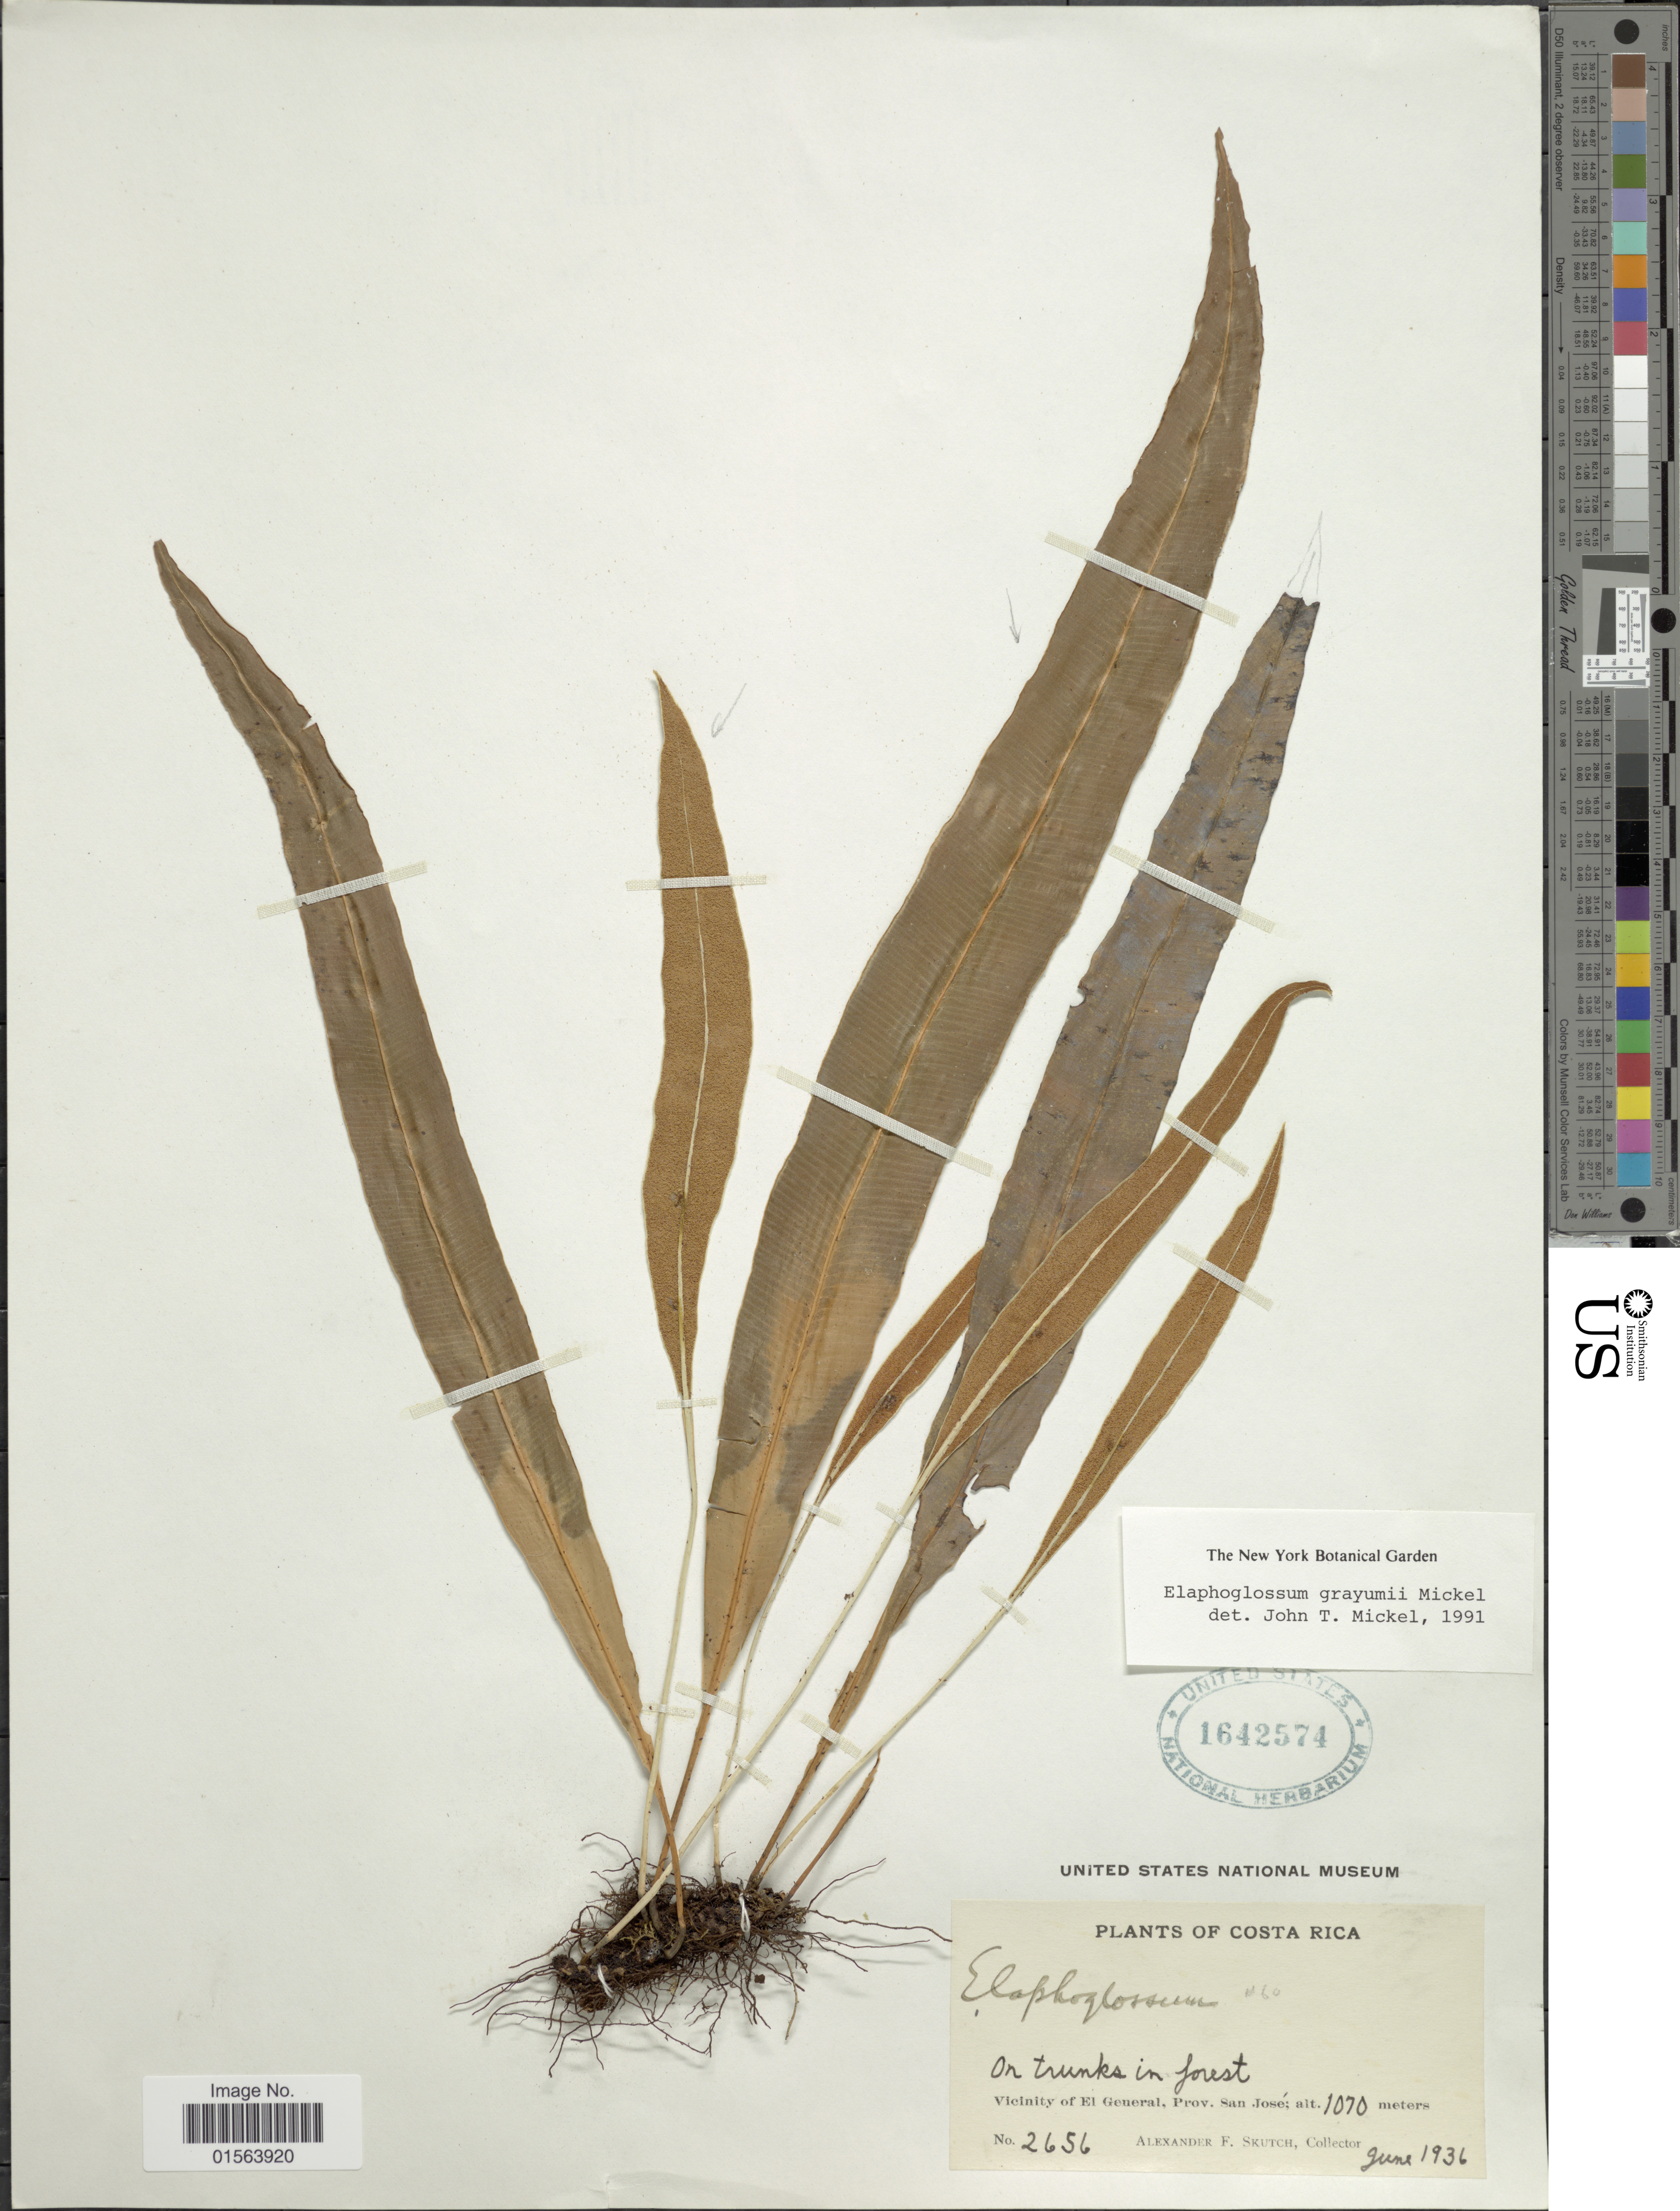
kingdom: Plantae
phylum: Tracheophyta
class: Polypodiopsida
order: Polypodiales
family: Dryopteridaceae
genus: Elaphoglossum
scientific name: Elaphoglossum grayumii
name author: Mickel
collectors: A. F. Skutch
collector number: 2656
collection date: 1936-06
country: Costa Rica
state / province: San José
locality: Vicinity of El General, Prov. San Jose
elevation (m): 1070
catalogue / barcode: US 1642574